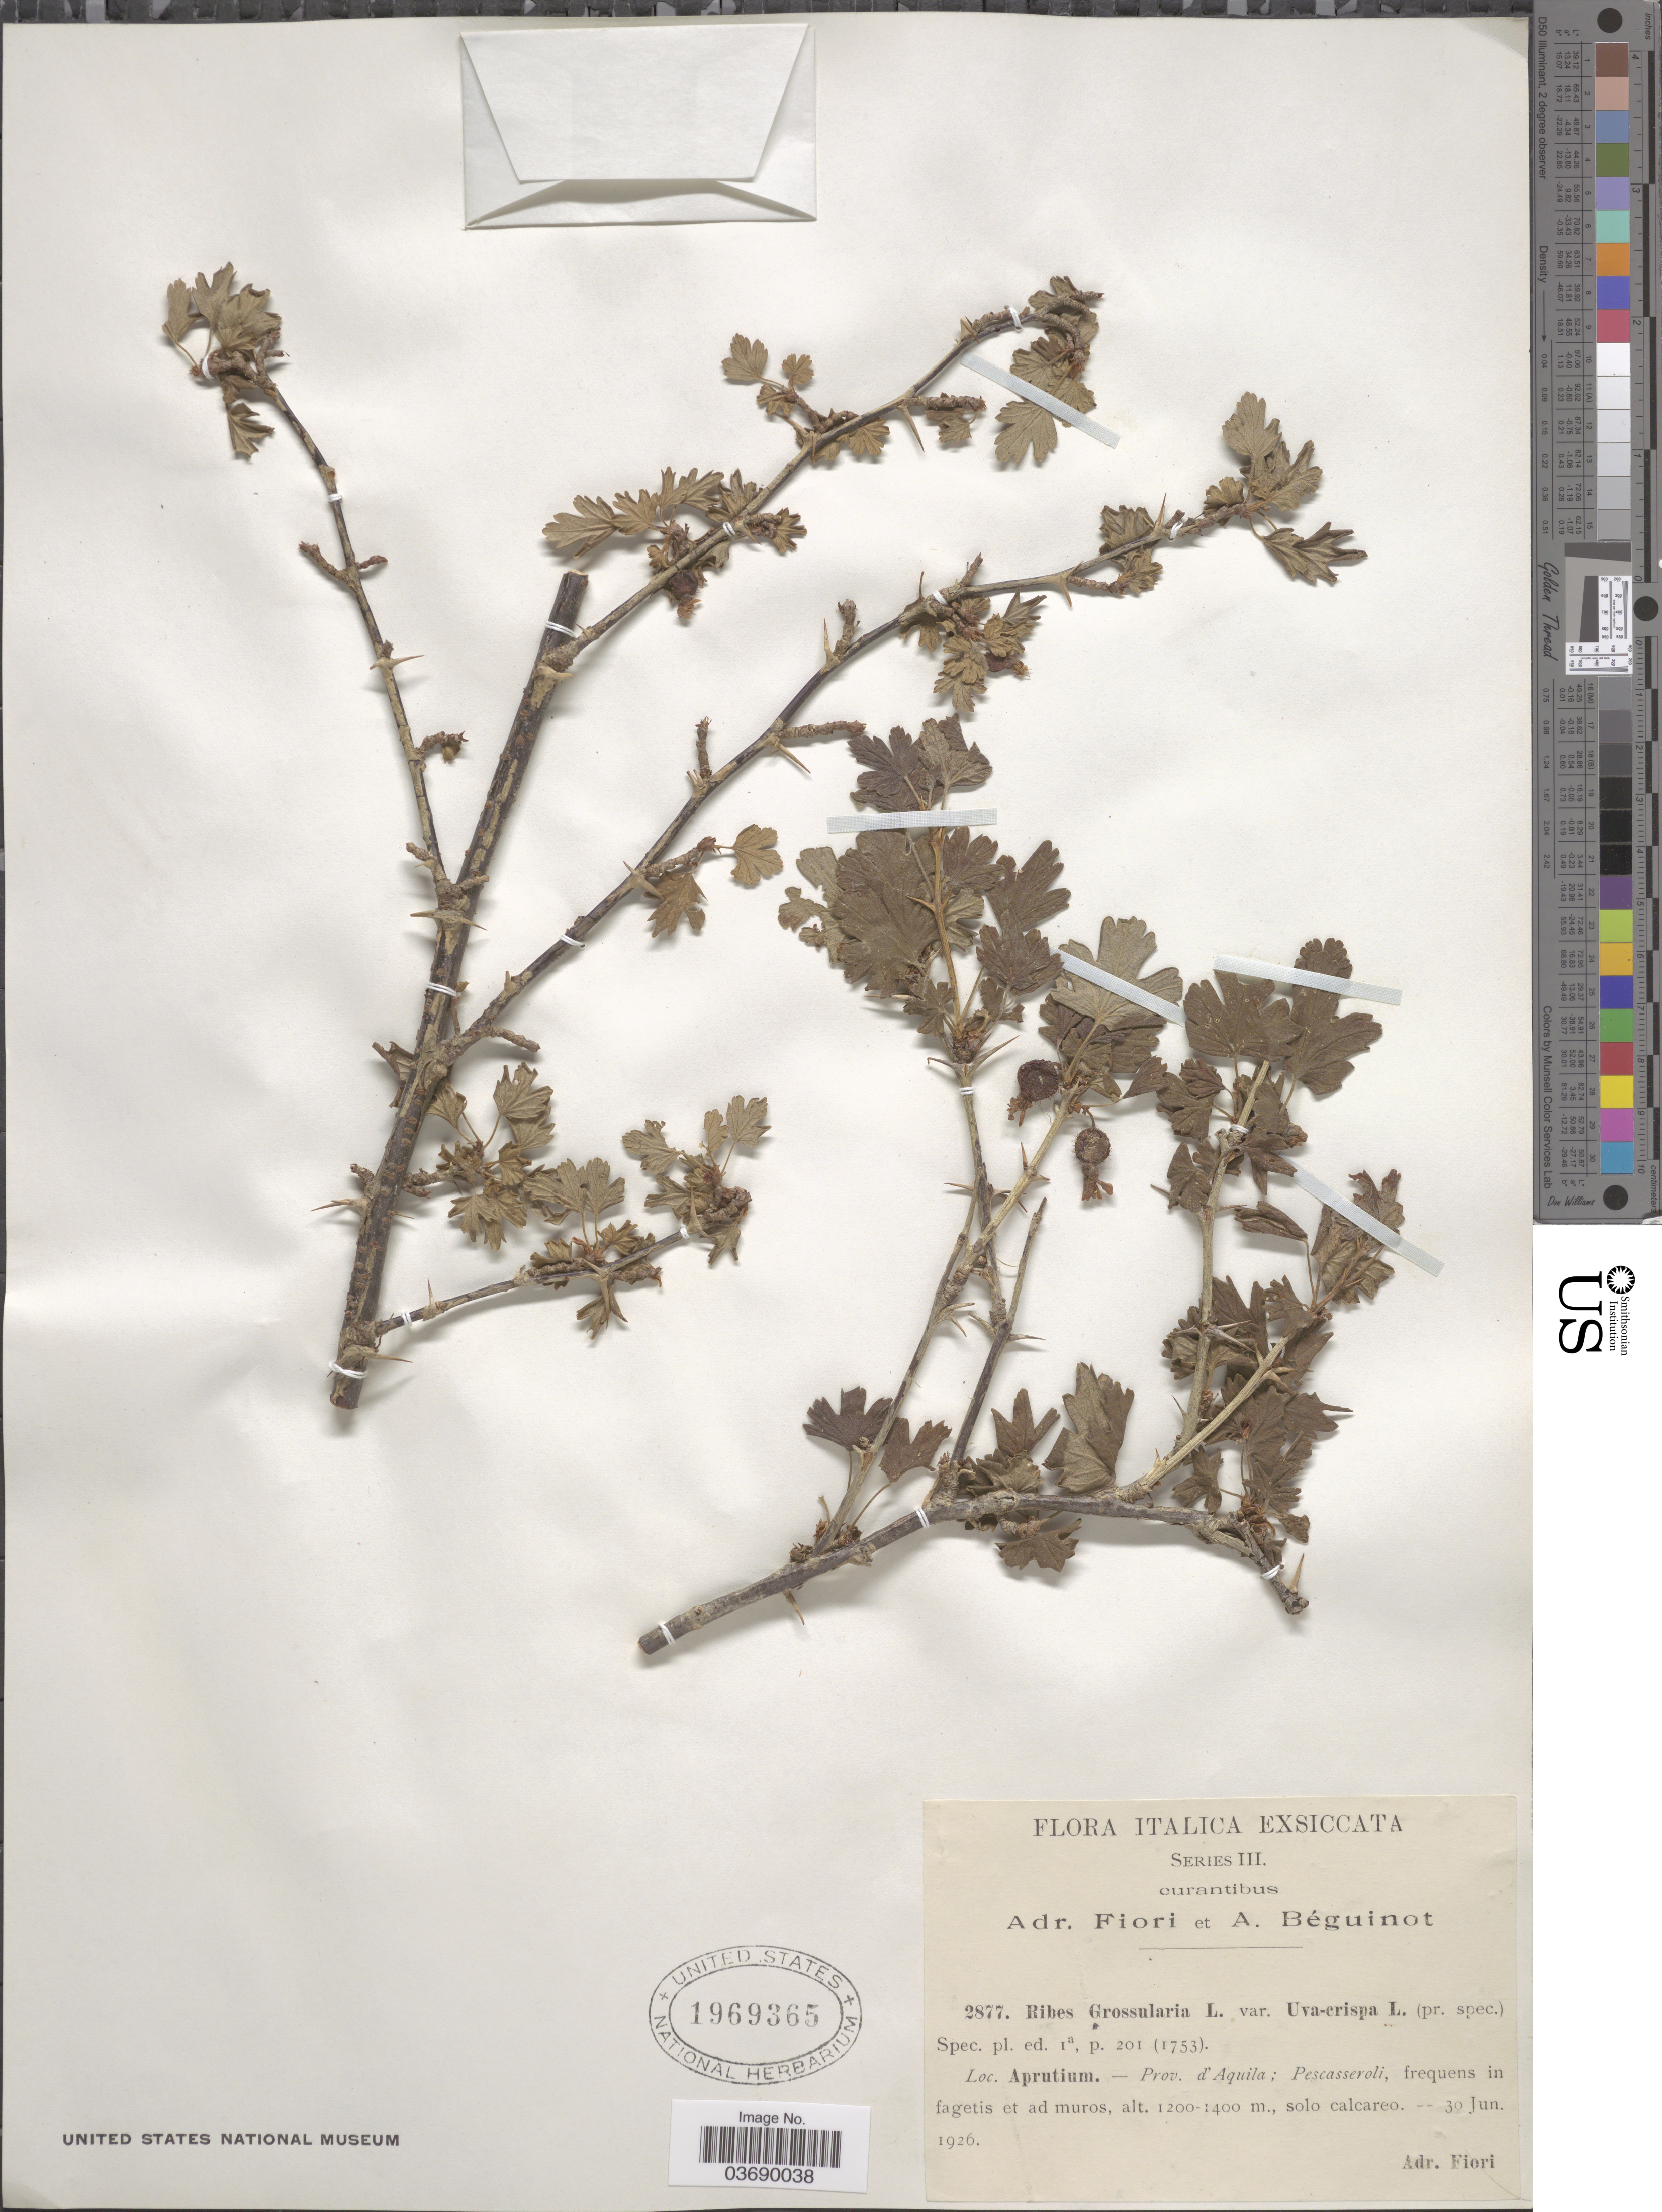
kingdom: Plantae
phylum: Tracheophyta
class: Magnoliopsida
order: Saxifragales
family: Grossulariaceae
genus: Ribes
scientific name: Ribes grossularia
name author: L.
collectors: A. Fiori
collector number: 2877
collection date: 1926-06-30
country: Italy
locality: Aprutium. Prov. d'Aquila; Pescasseroli.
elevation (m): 1200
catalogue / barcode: US 1969365